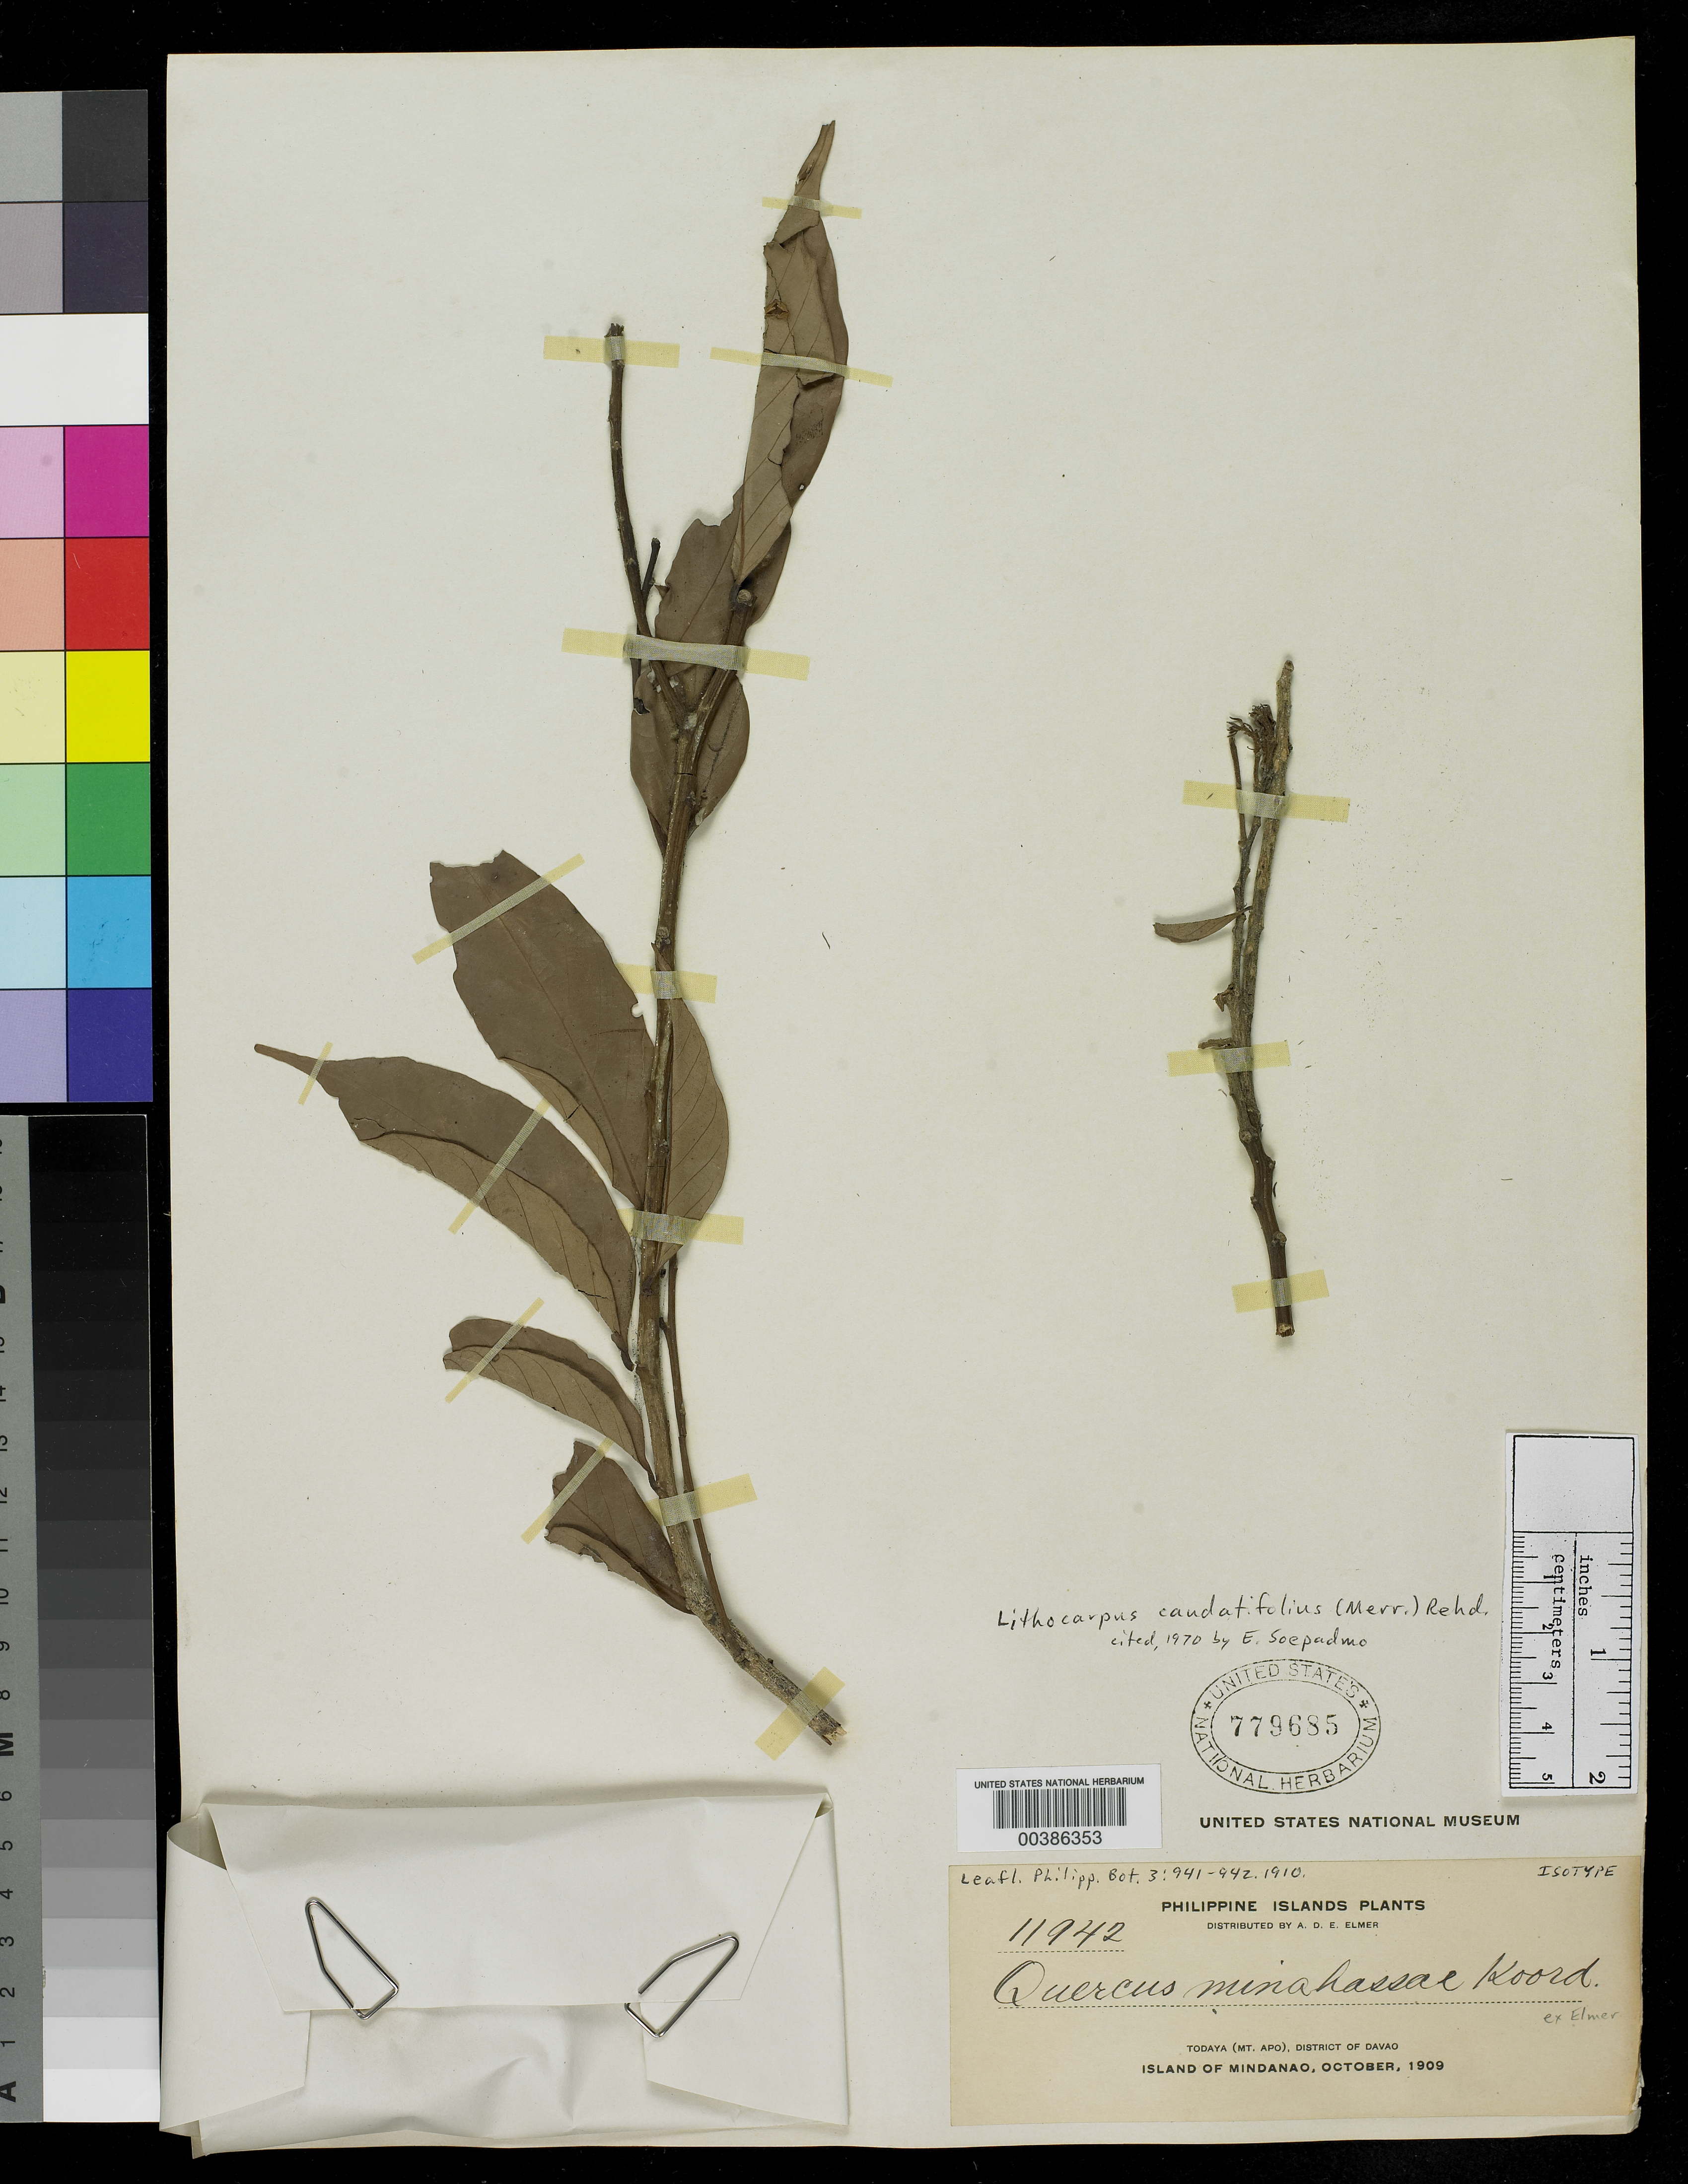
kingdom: Plantae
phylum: Tracheophyta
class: Magnoliopsida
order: Fagales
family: Fagaceae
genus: Quercus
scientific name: Quercus minahassae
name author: Koord. ex Elmer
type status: Isotype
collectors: A. D. E. Elmer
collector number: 11942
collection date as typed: Oct 1909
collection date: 1909-10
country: Philippines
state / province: Davao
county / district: Davao del Sur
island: Mindanao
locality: Todaya (Mt. Apo).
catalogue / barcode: US 779685